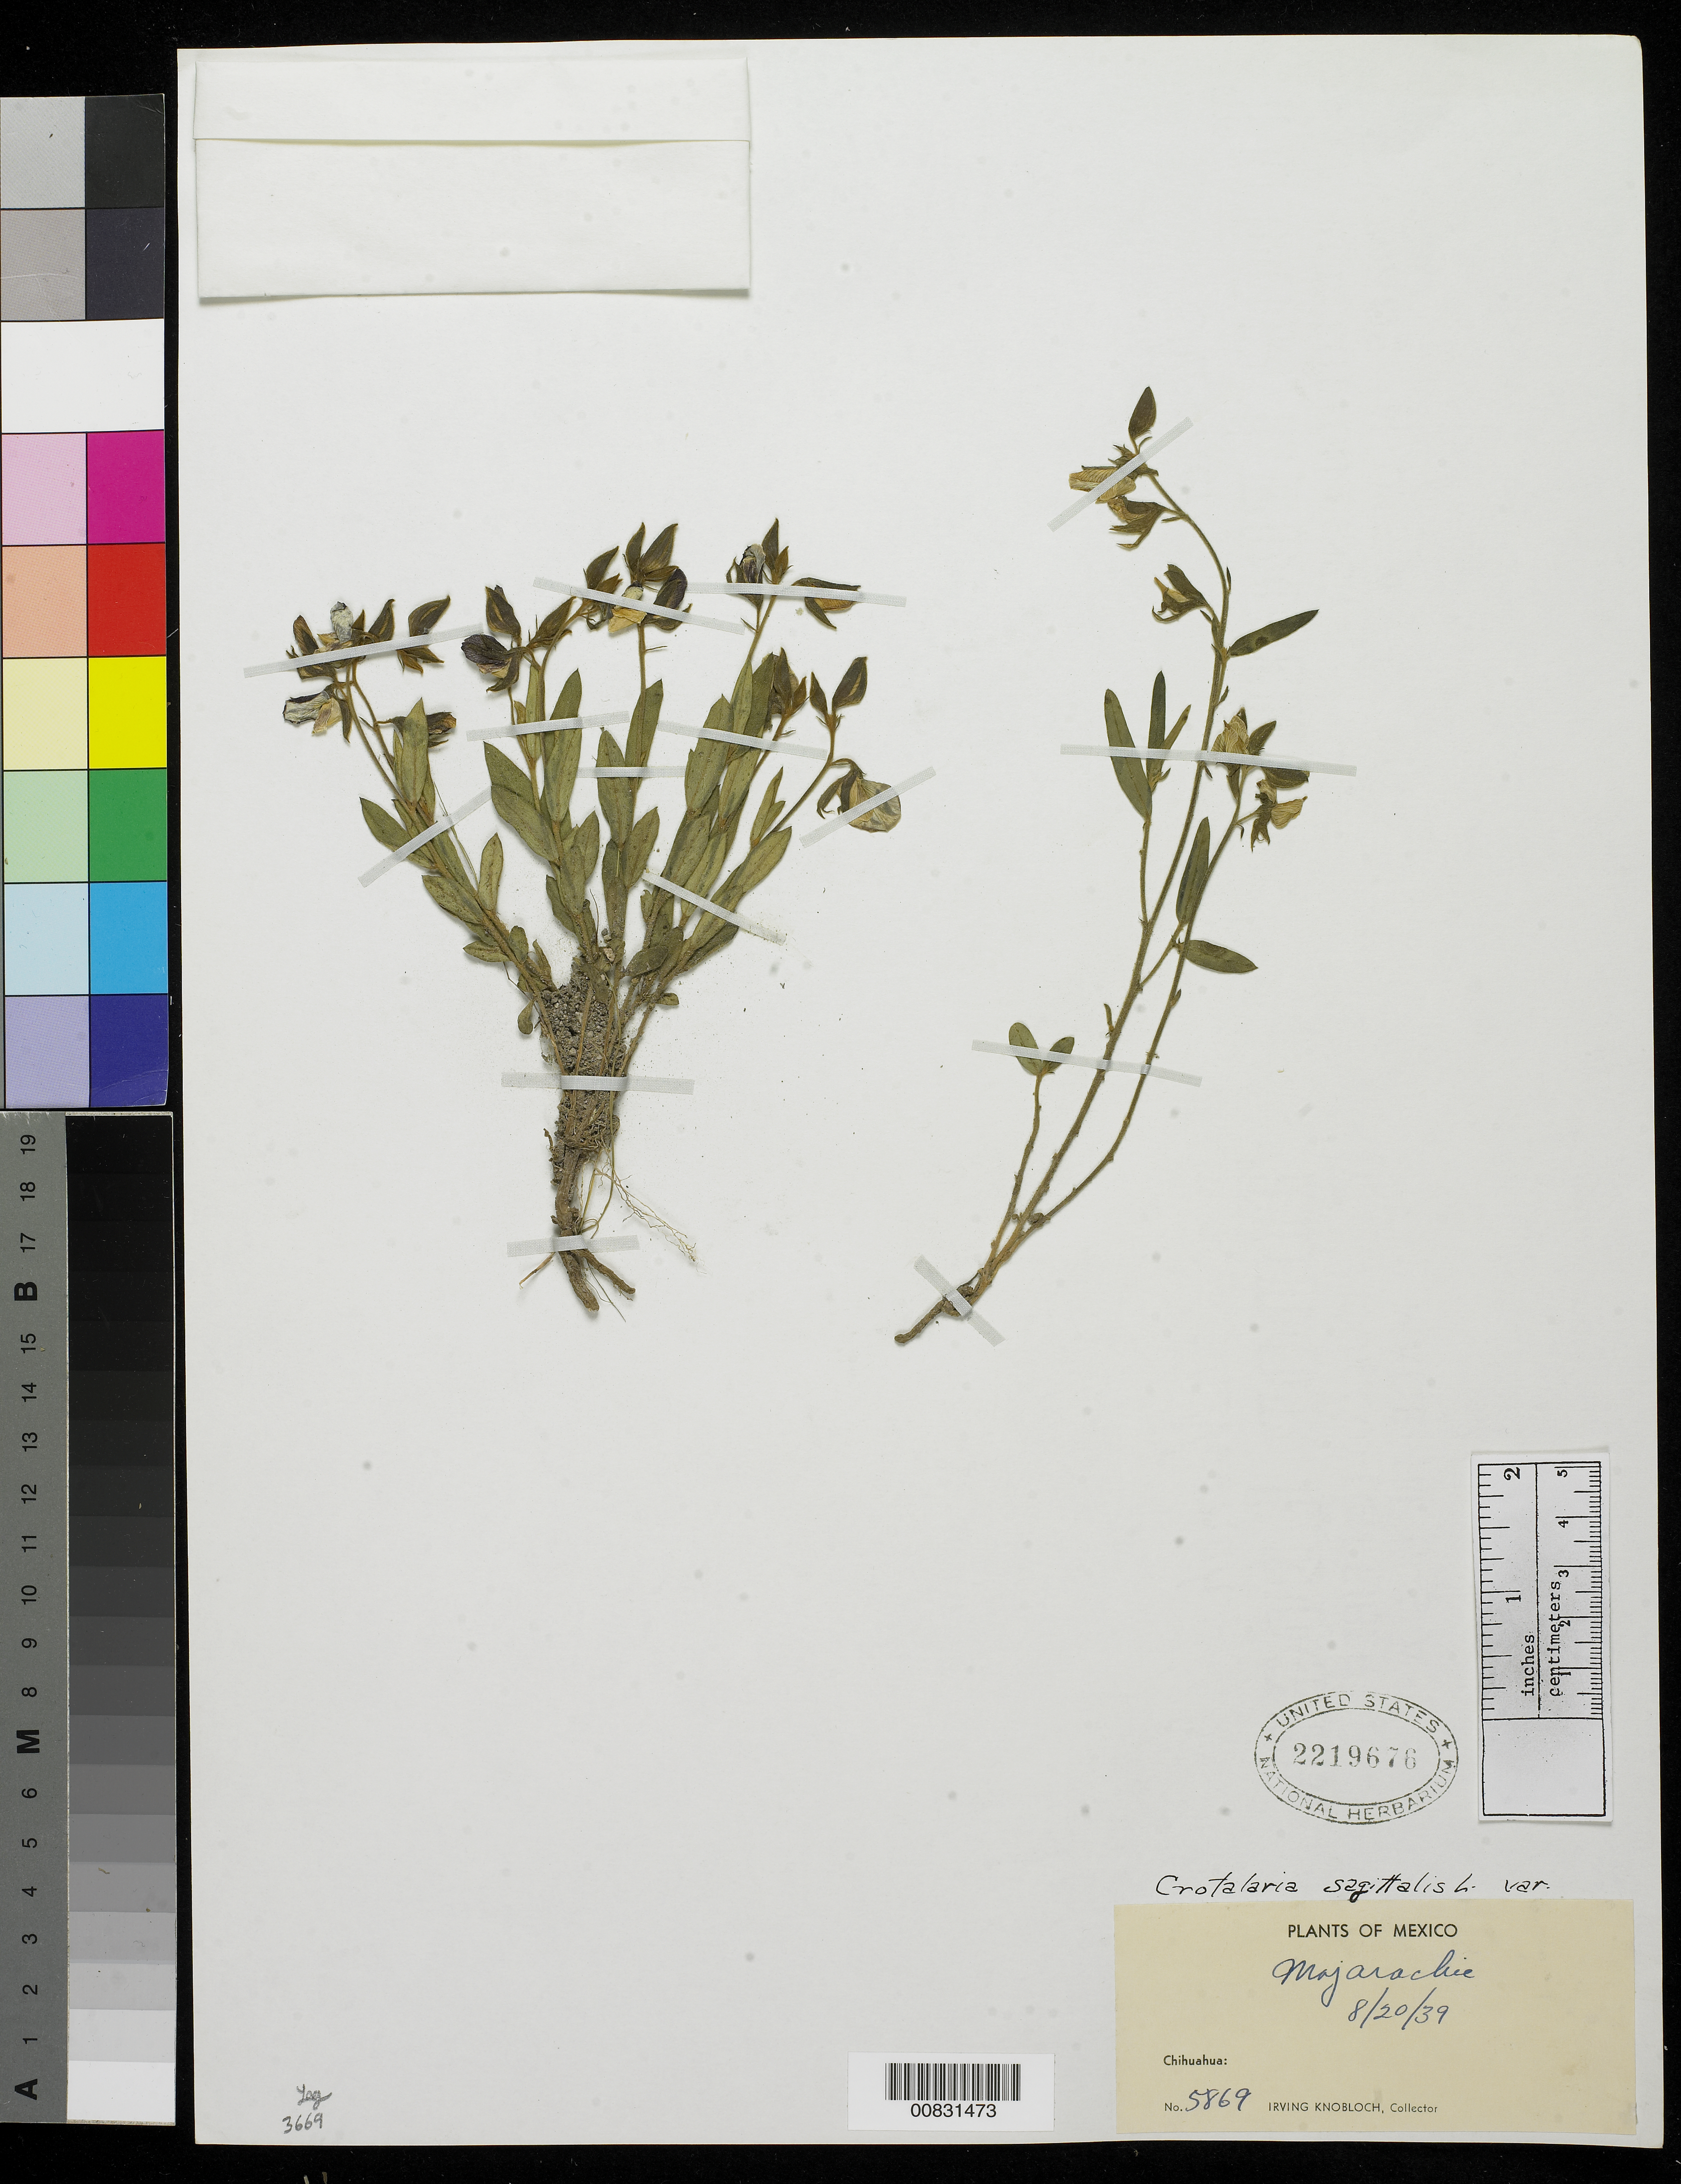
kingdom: Plantae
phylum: Tracheophyta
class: Magnoliopsida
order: Fabales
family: Fabaceae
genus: Crotalaria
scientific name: Crotalaria sagittalis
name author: L.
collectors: I. W. Knobloch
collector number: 5869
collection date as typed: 20 Aug 1939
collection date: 1939-08-20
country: Mexico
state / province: Chihuahua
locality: Mojarachic, Chihuahua.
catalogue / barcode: US 2219676